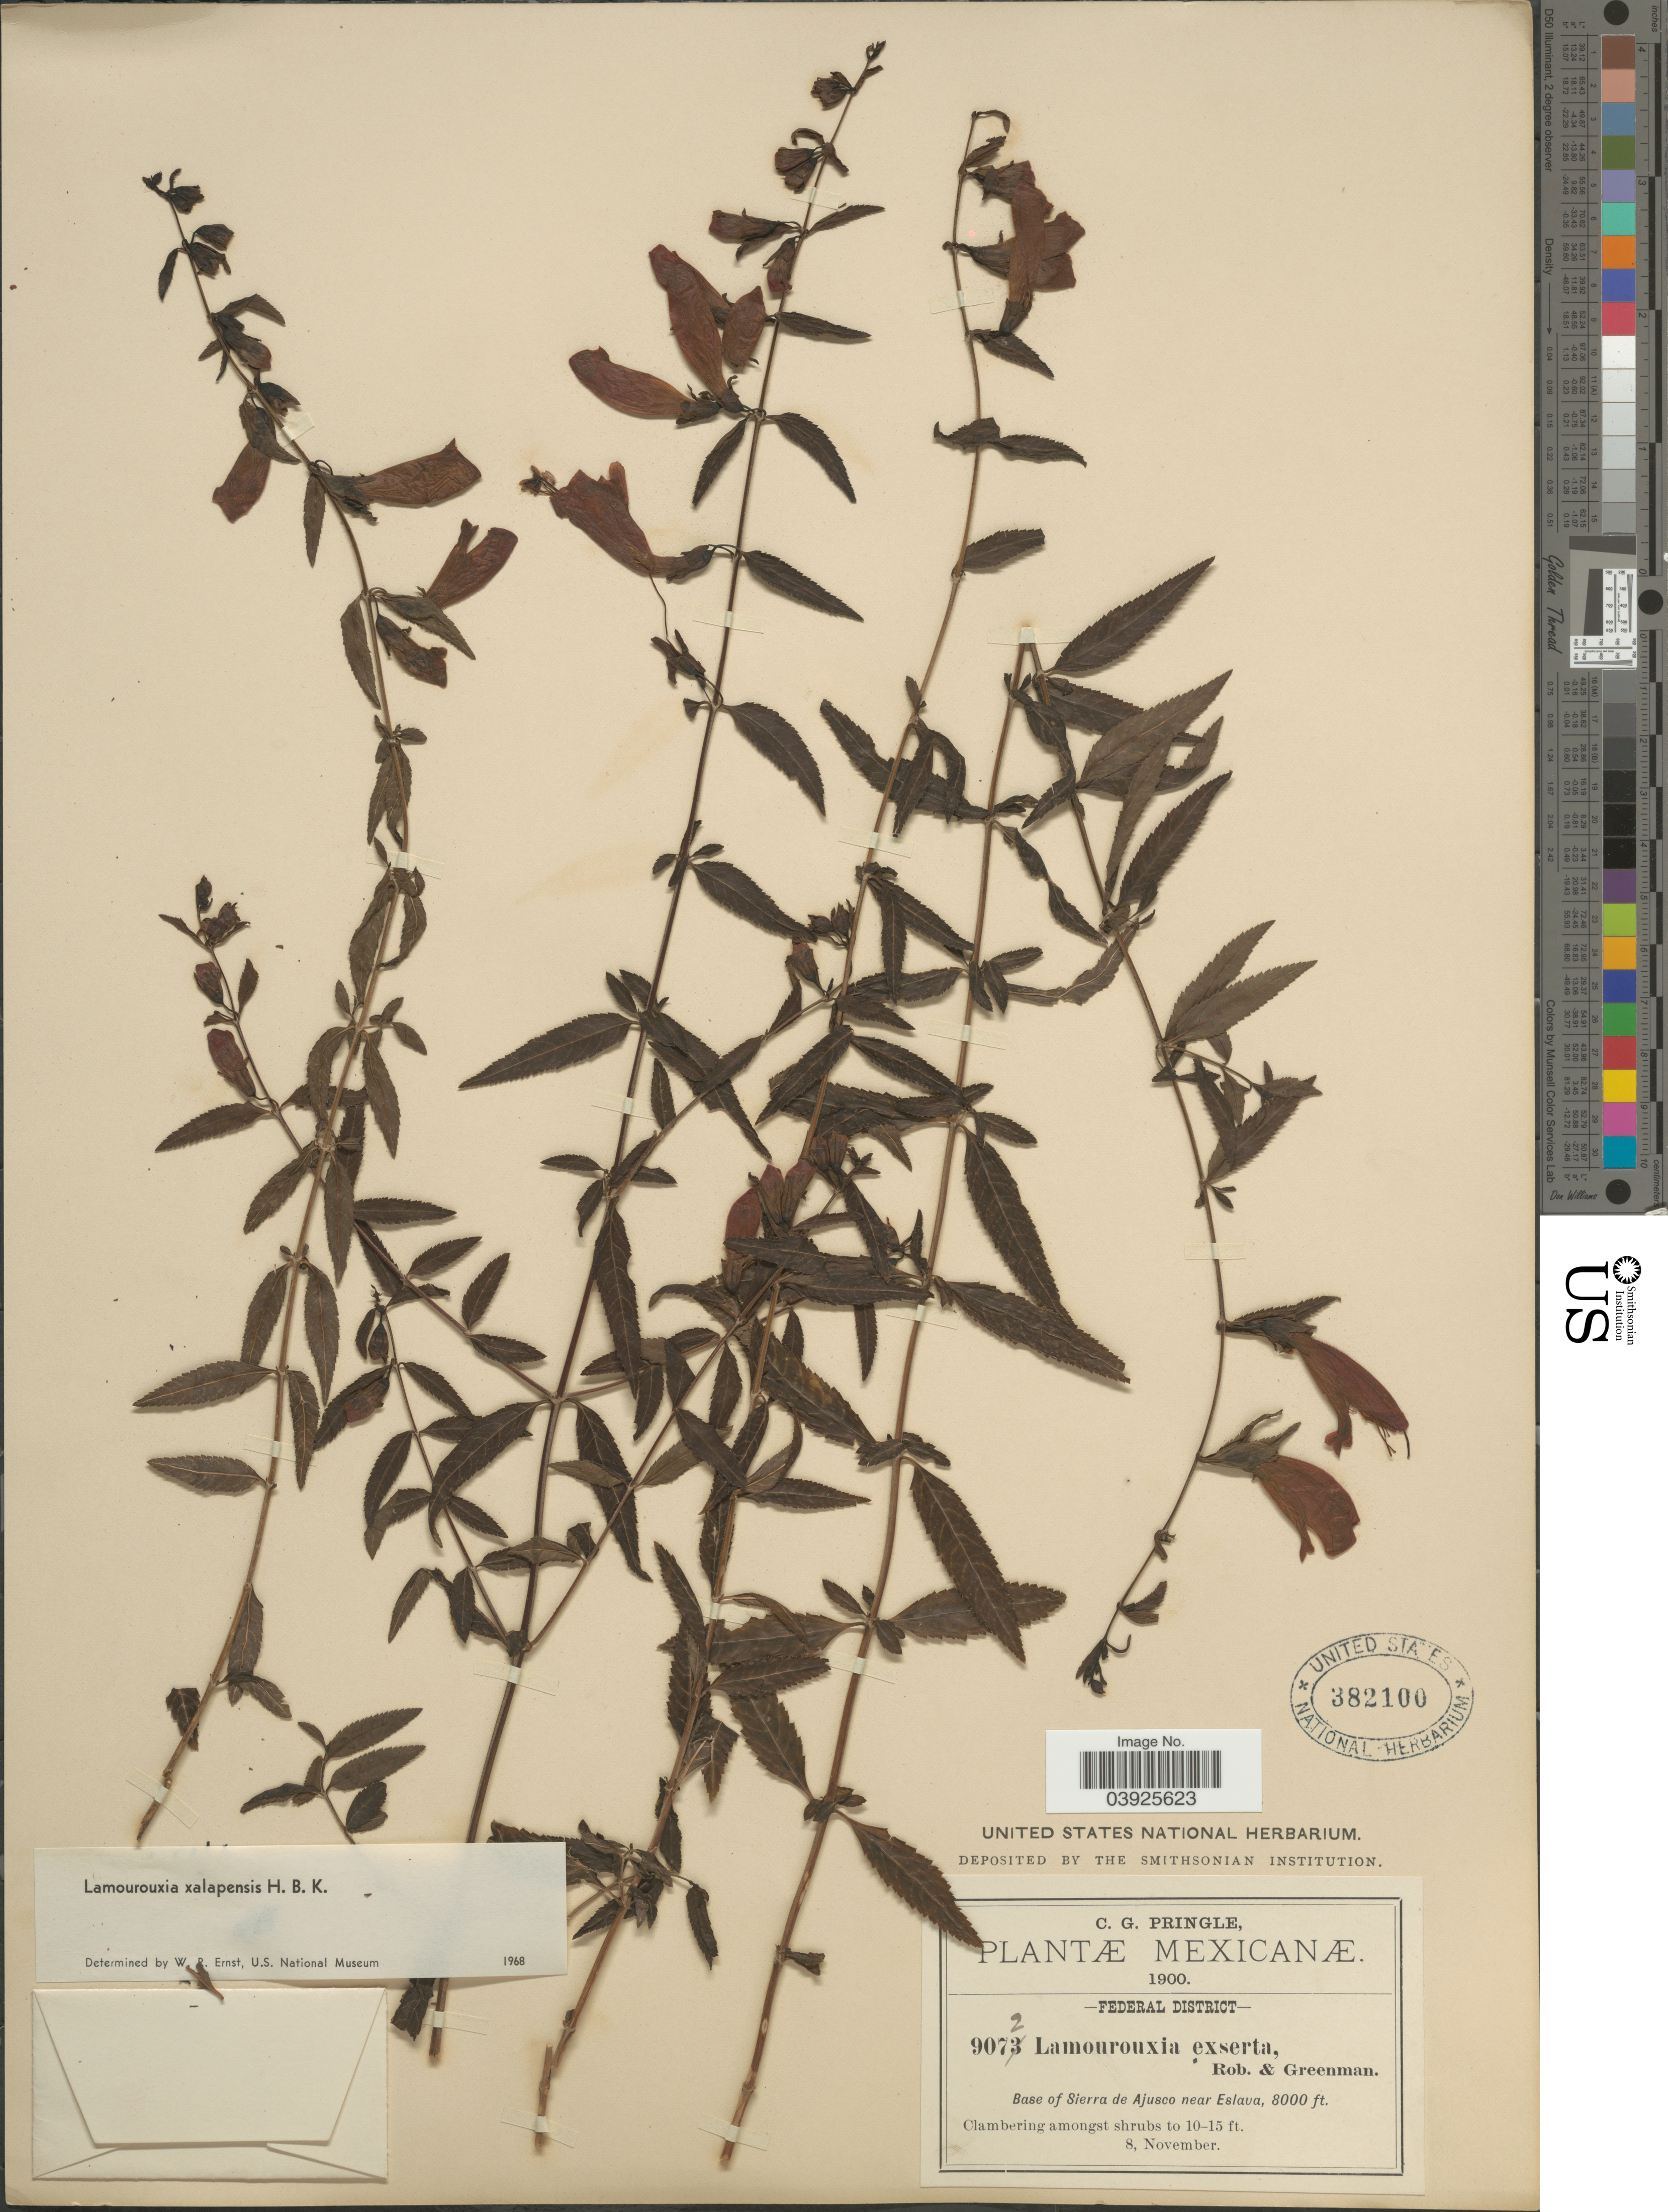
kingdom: Plantae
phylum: Tracheophyta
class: Magnoliopsida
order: Lamiales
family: Orobanchaceae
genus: Lamourouxia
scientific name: Lamourouxia xalapensis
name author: Kunth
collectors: C. G. Pringle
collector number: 9072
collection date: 1900-11-08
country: Mexico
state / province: Distrito Federal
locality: Federal District. Base of Sierra de Ajusco near Eslava.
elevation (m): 2438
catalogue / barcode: US 382100